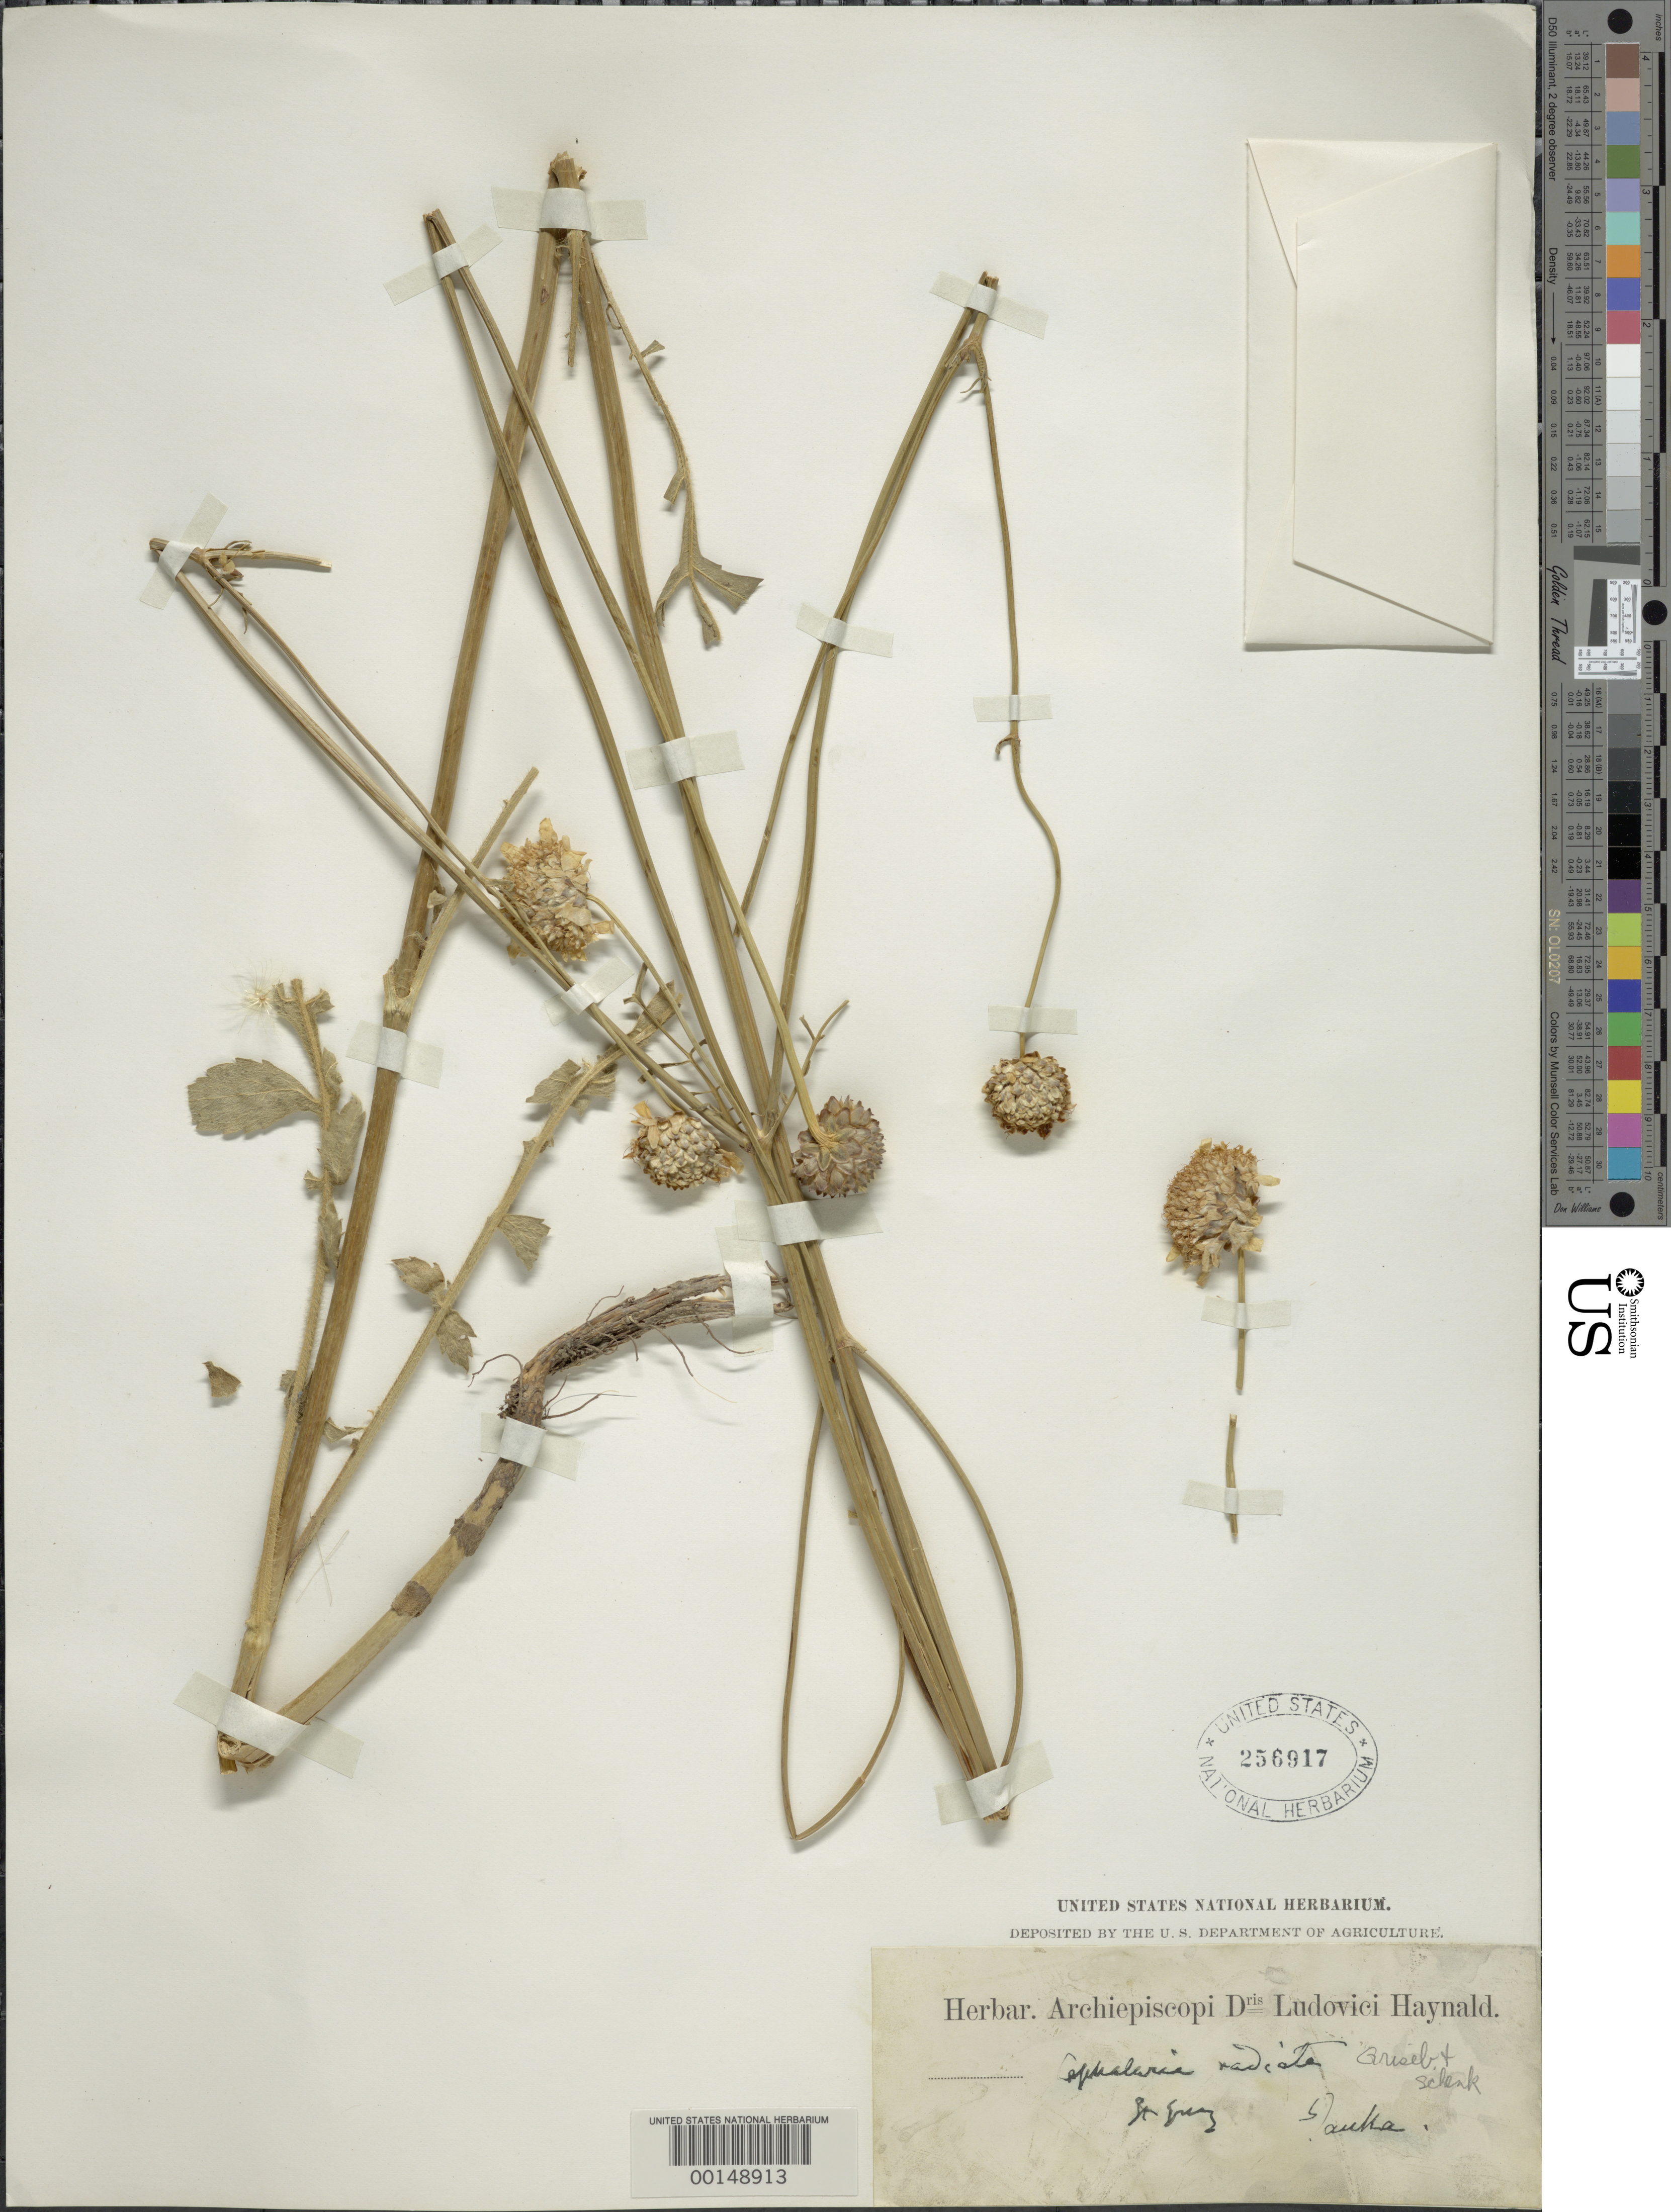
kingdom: Plantae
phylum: Tracheophyta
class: Magnoliopsida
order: Dipsacales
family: Caprifoliaceae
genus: Cephalaria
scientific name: Cephalaria radicata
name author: Griseb. & Schenk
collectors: D. Haynald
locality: St. Greg, Sauka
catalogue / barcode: US 256917